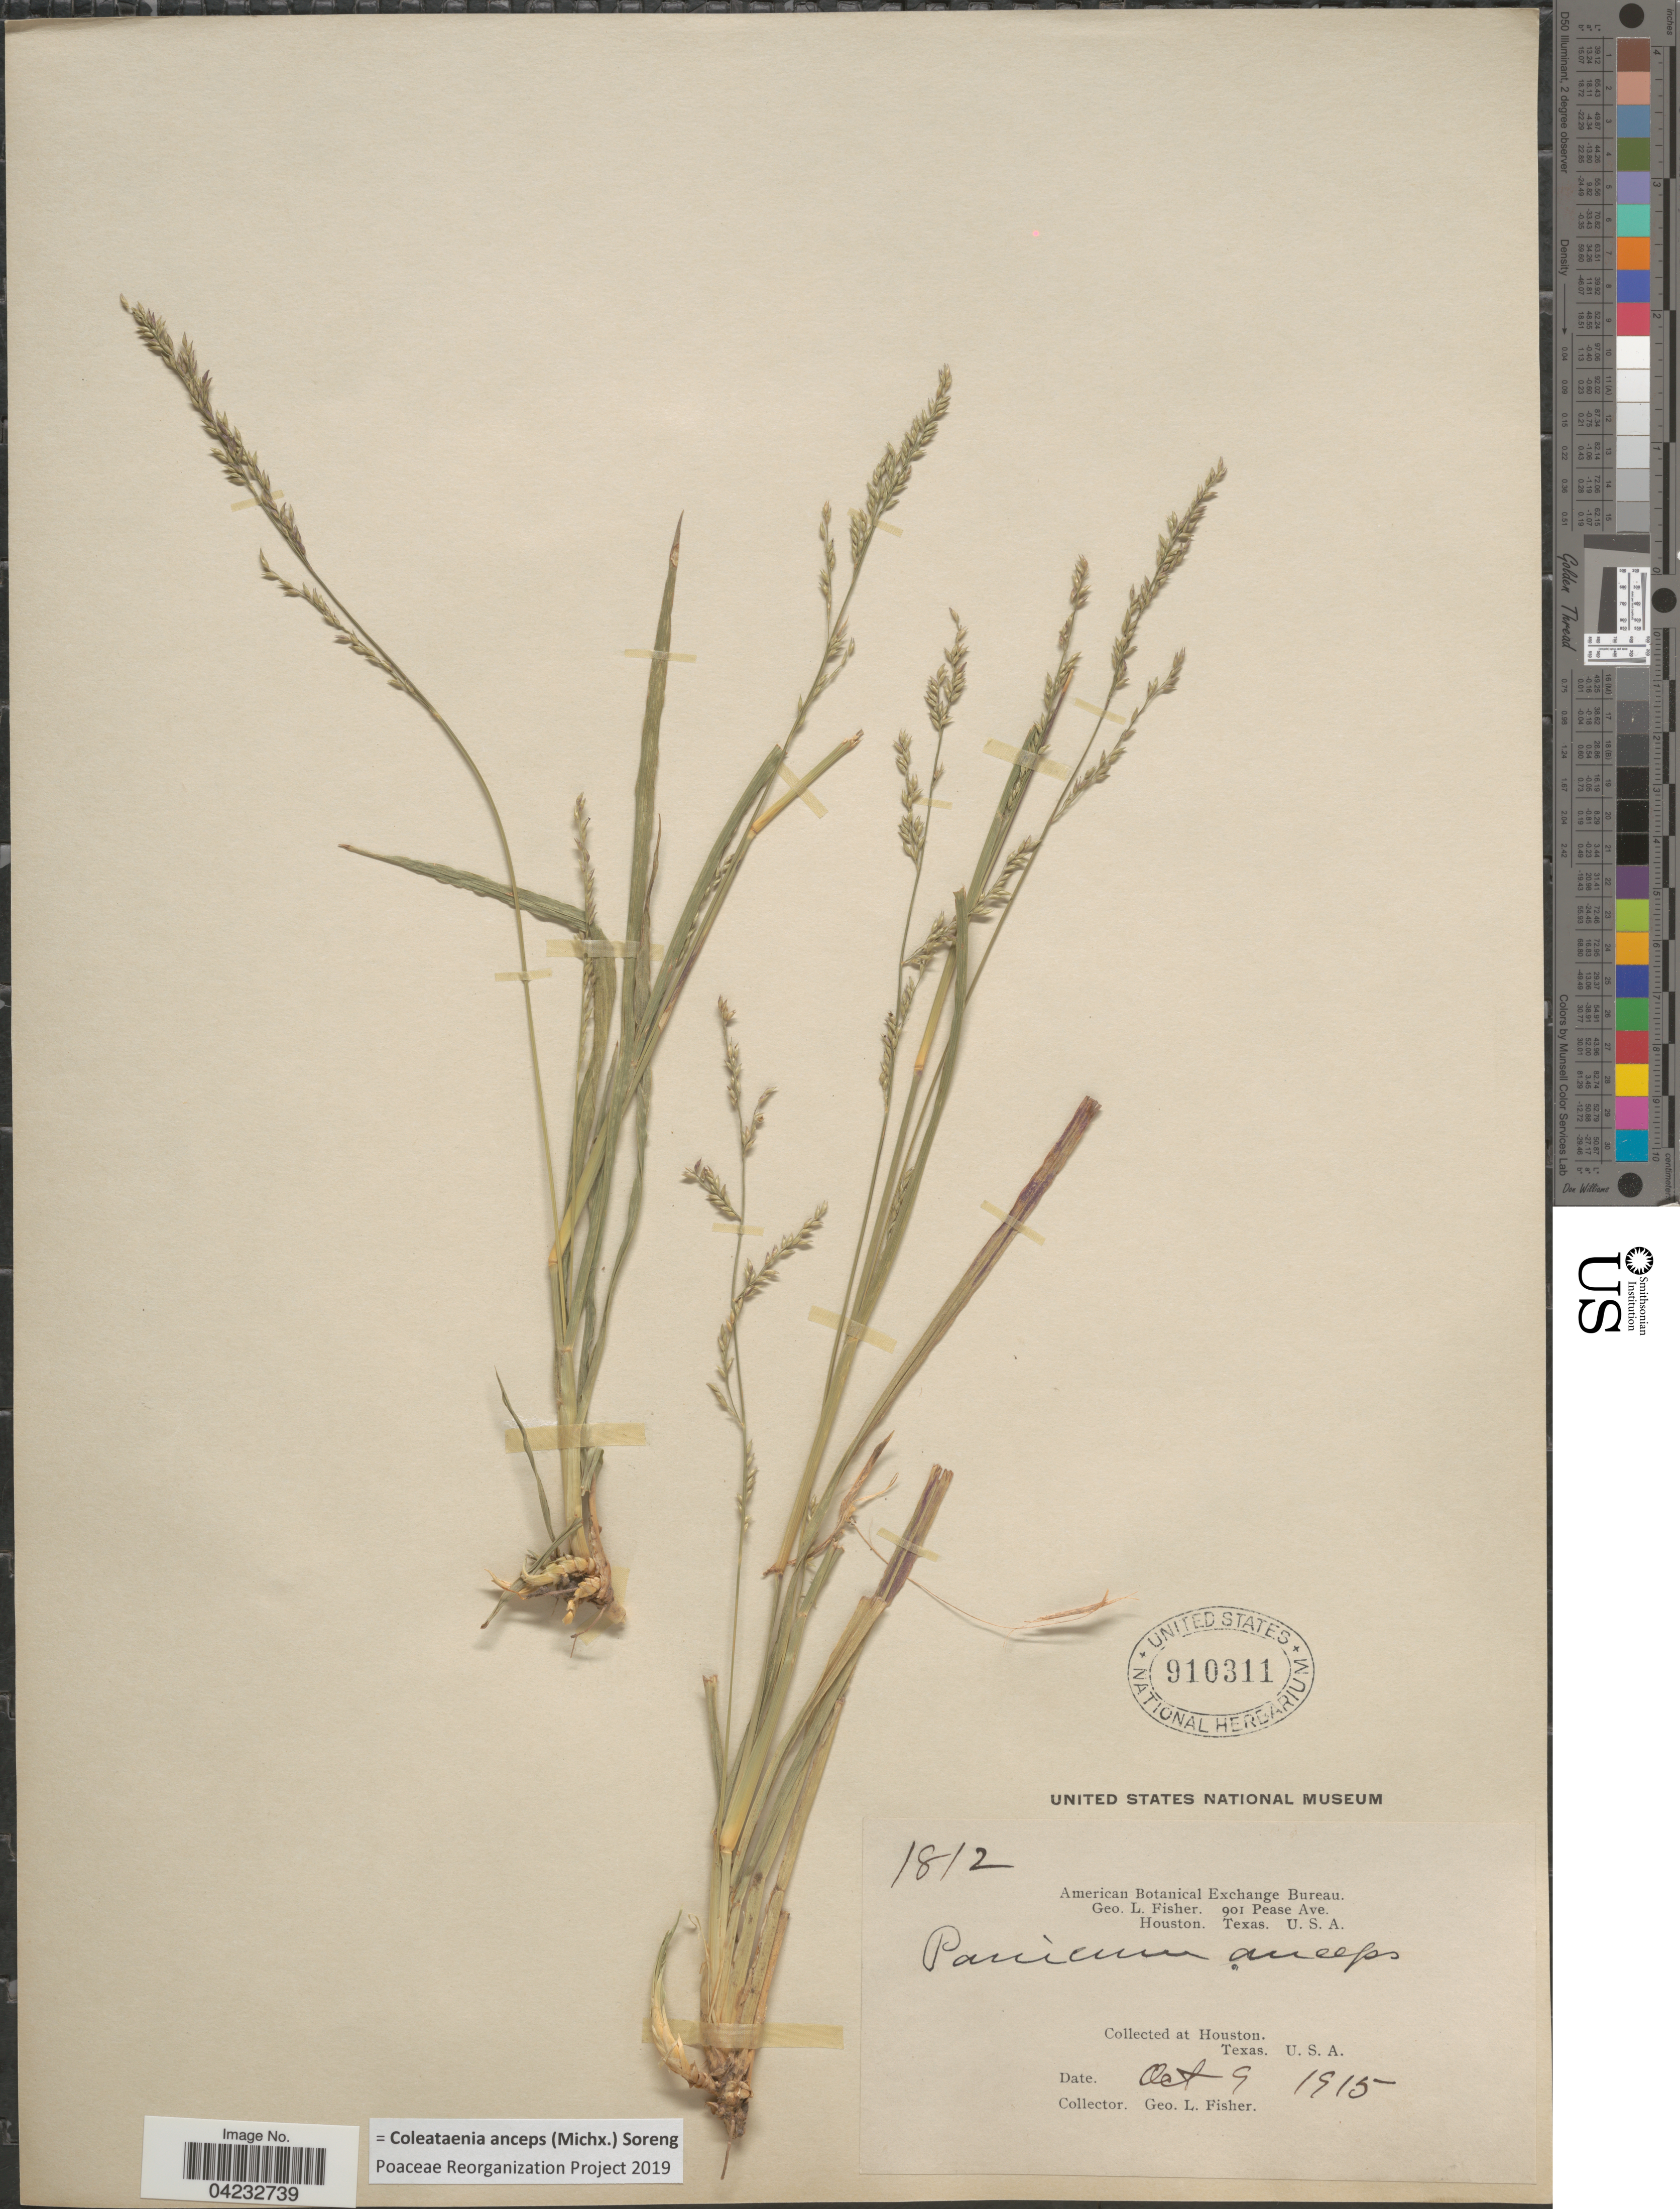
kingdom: Plantae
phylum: Tracheophyta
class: Liliopsida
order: Poales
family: Poaceae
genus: Coleataenia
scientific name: Coleataenia anceps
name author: (Michx.) Soreng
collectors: G. L. Fisher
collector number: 1812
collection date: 1915-10-09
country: United States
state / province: Texas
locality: At Houston.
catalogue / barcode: US 910311